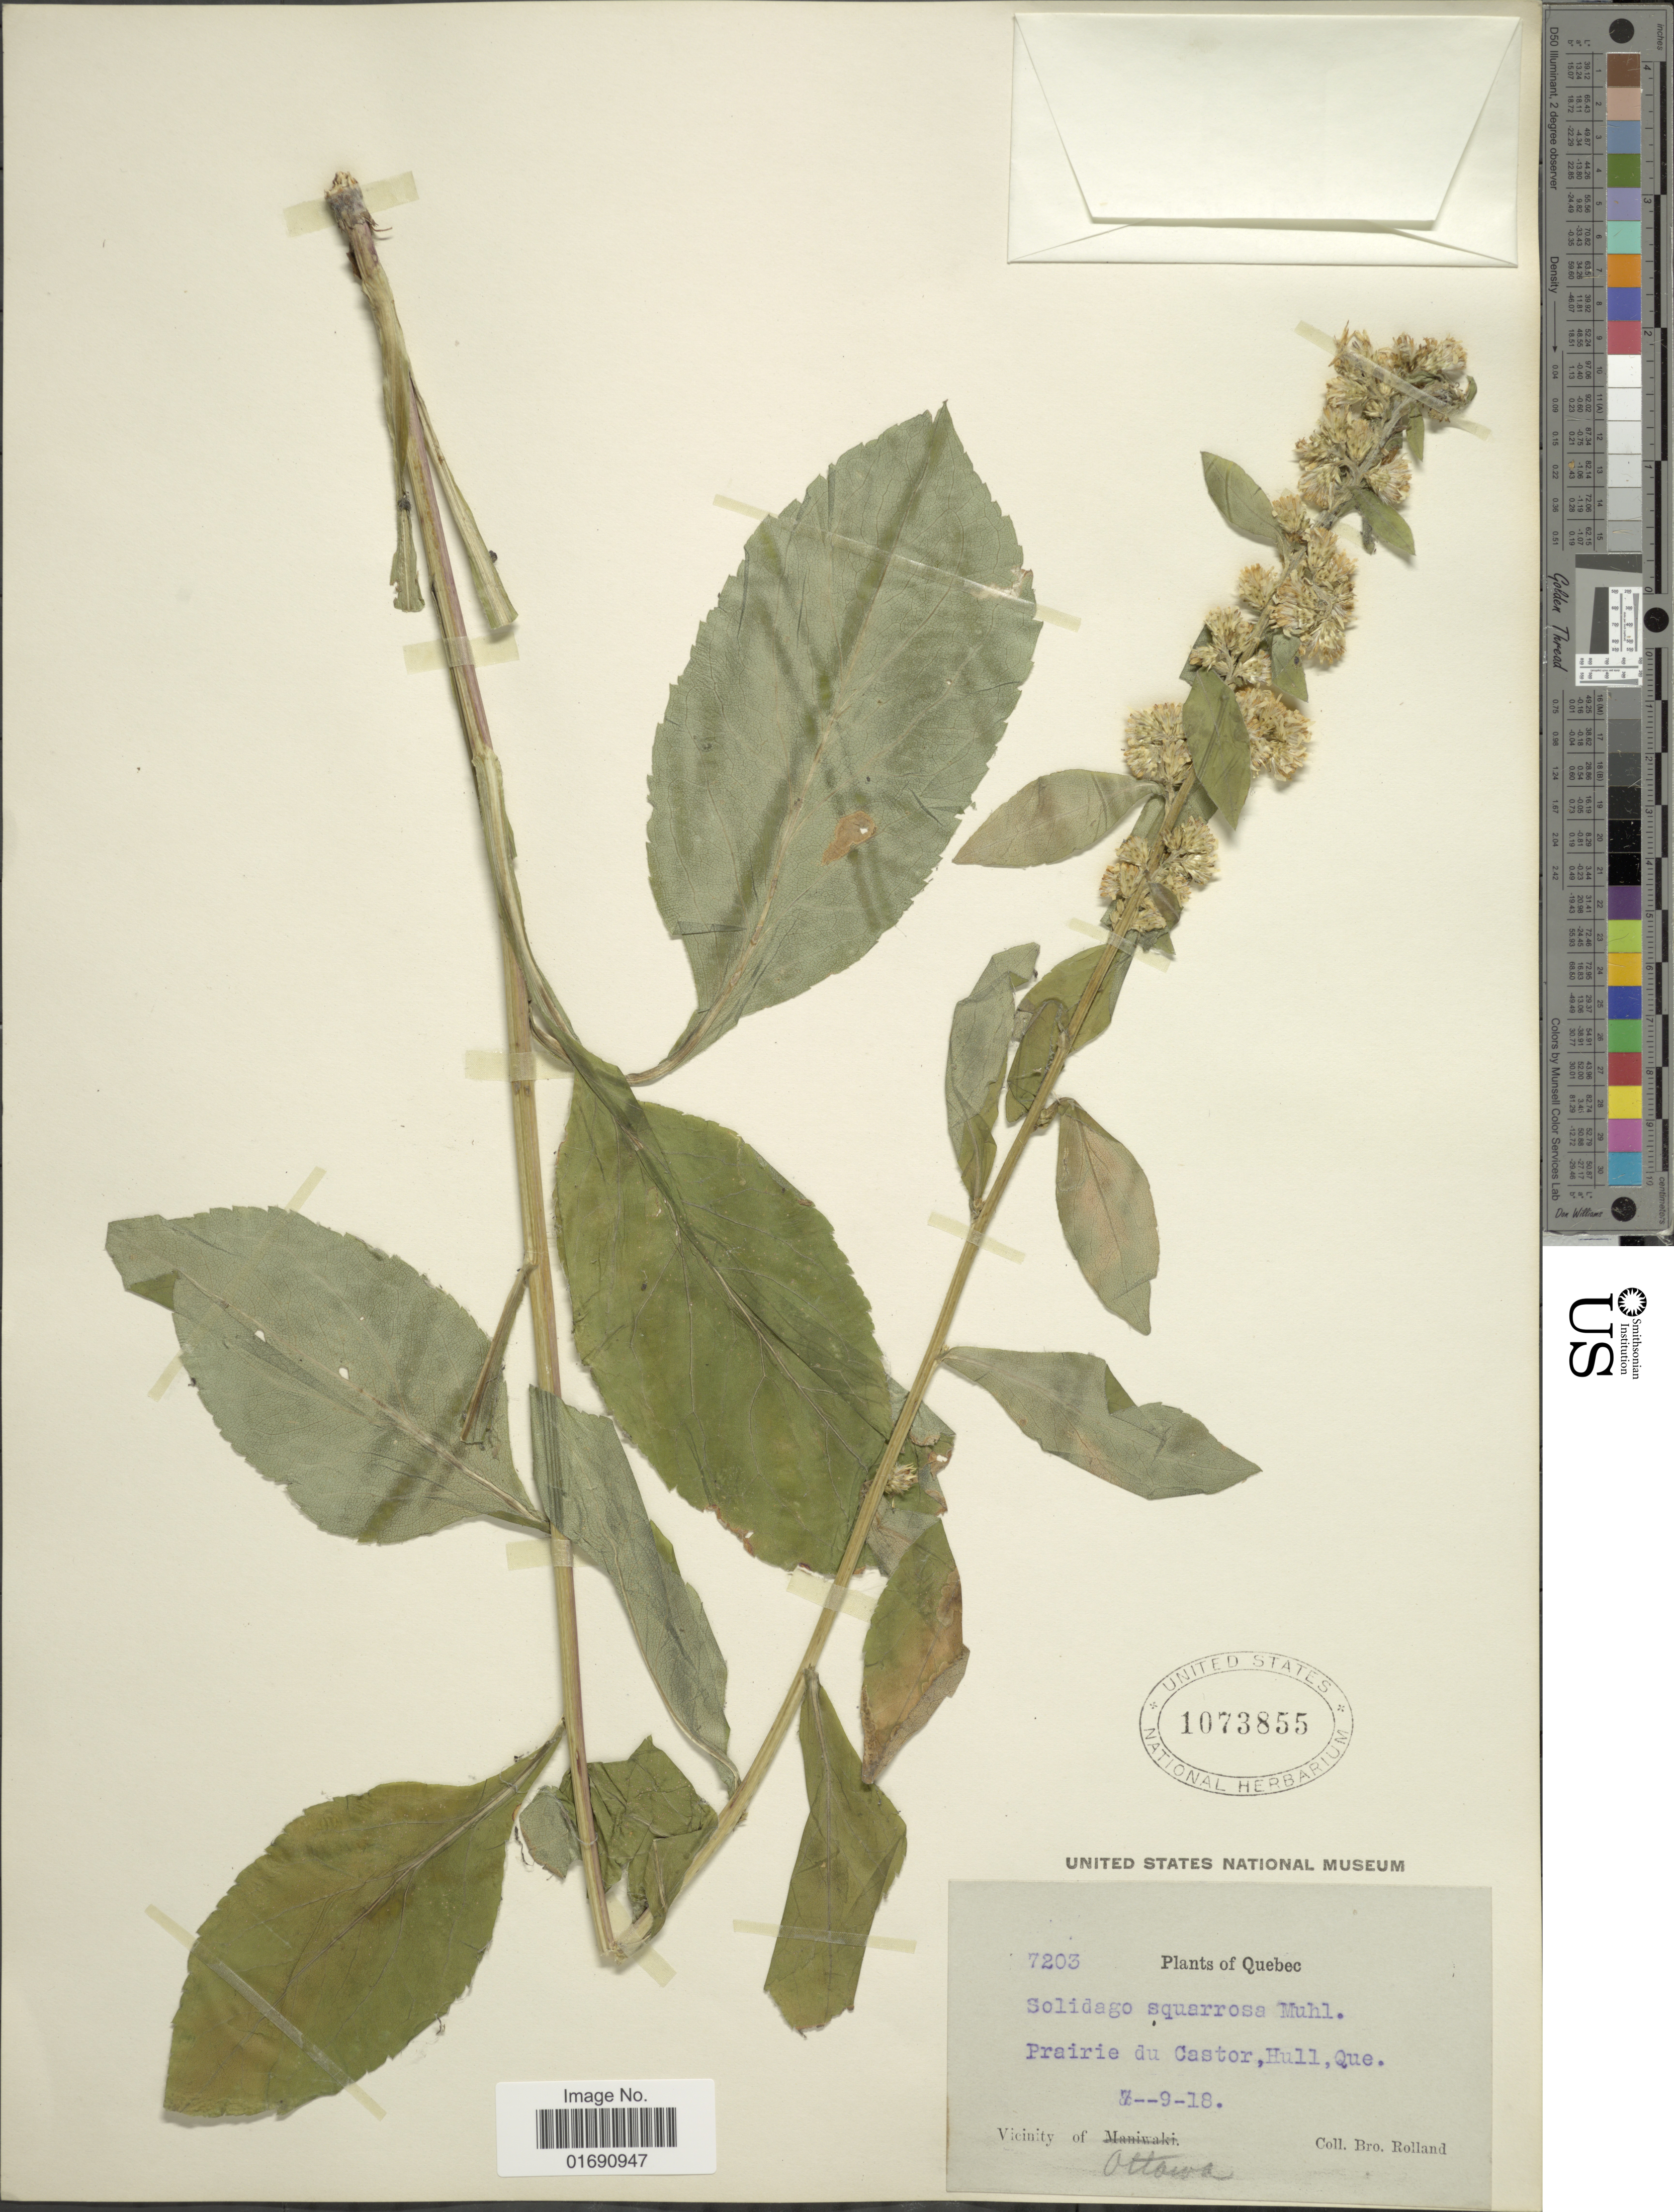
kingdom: Plantae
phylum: Tracheophyta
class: Magnoliopsida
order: Asterales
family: Asteraceae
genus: Solidago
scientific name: Solidago squarrosa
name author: Muhl.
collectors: B. Rolland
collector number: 7203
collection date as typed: Transcribed d/m/y: 9/7/18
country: Canada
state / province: Quebec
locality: Prairie du Castor, Hull, Vicinity of Ottawa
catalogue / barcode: US 1073855